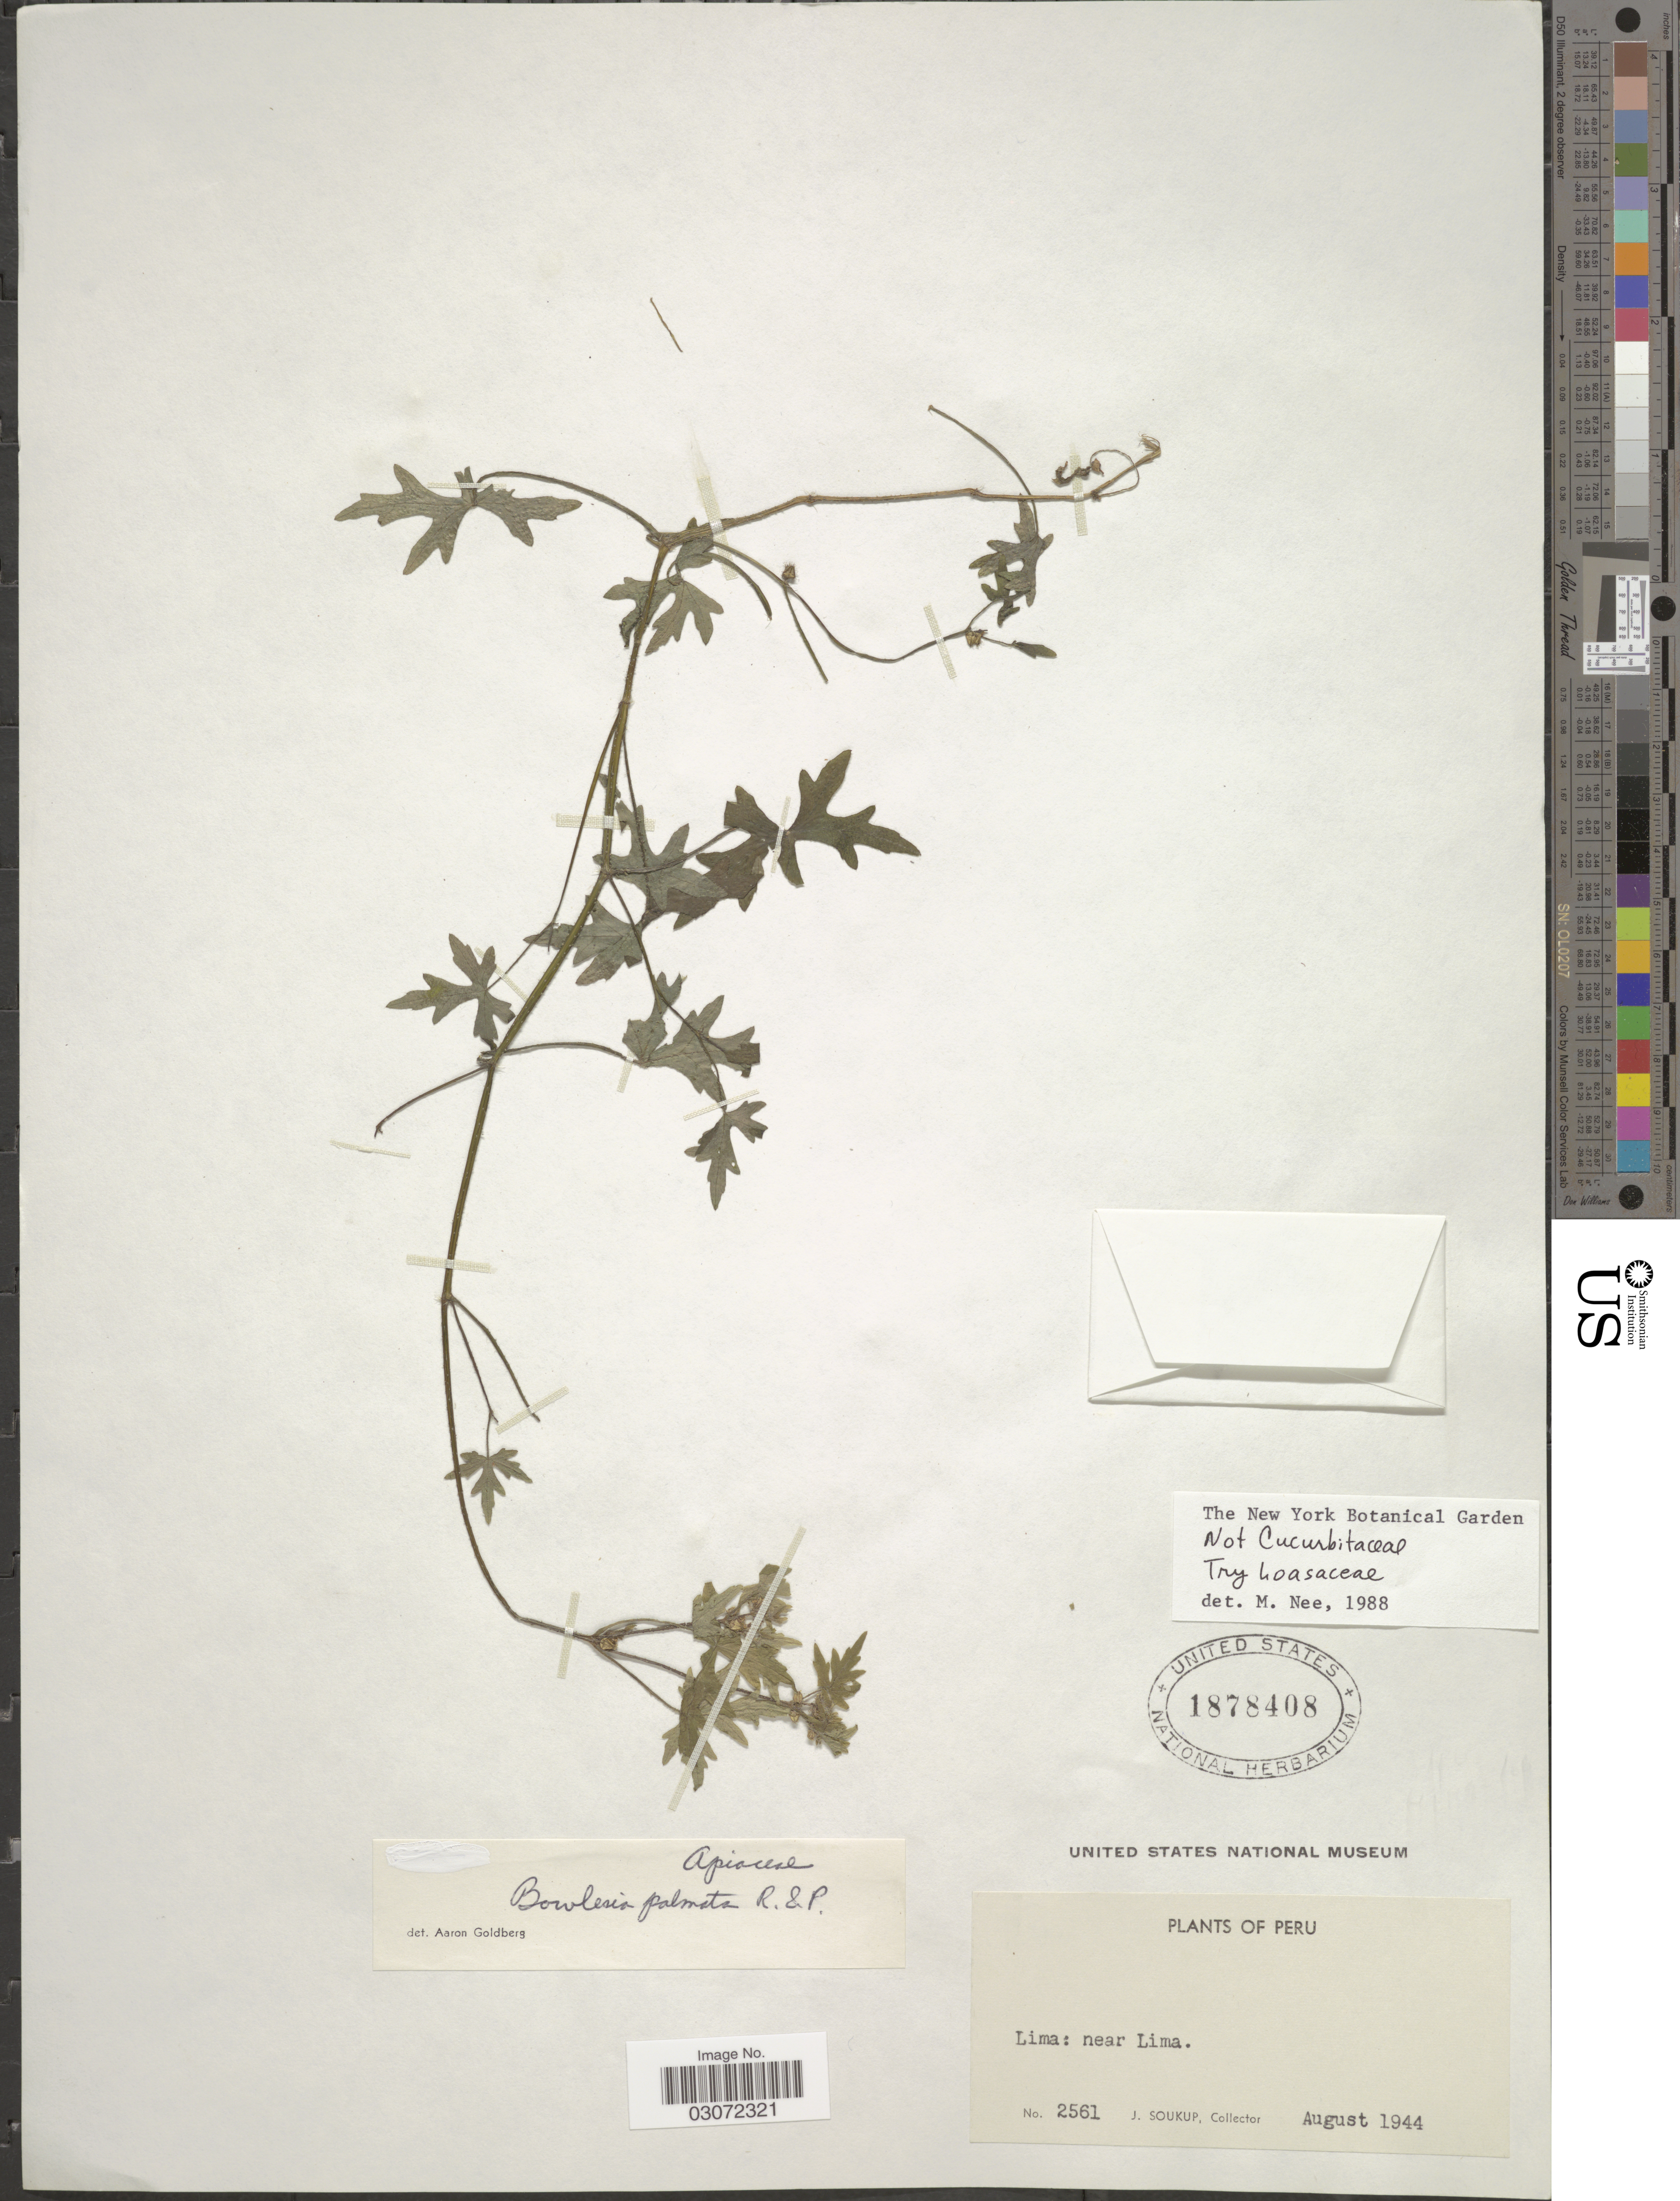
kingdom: Plantae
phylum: Tracheophyta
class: Magnoliopsida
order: Apiales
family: Apiaceae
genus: Bowlesia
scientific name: Bowlesia palmata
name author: Ruiz & Pav.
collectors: J. Soukop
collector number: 2561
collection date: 1944-08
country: Peru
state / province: Lima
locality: Near Lima.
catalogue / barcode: US 1878408